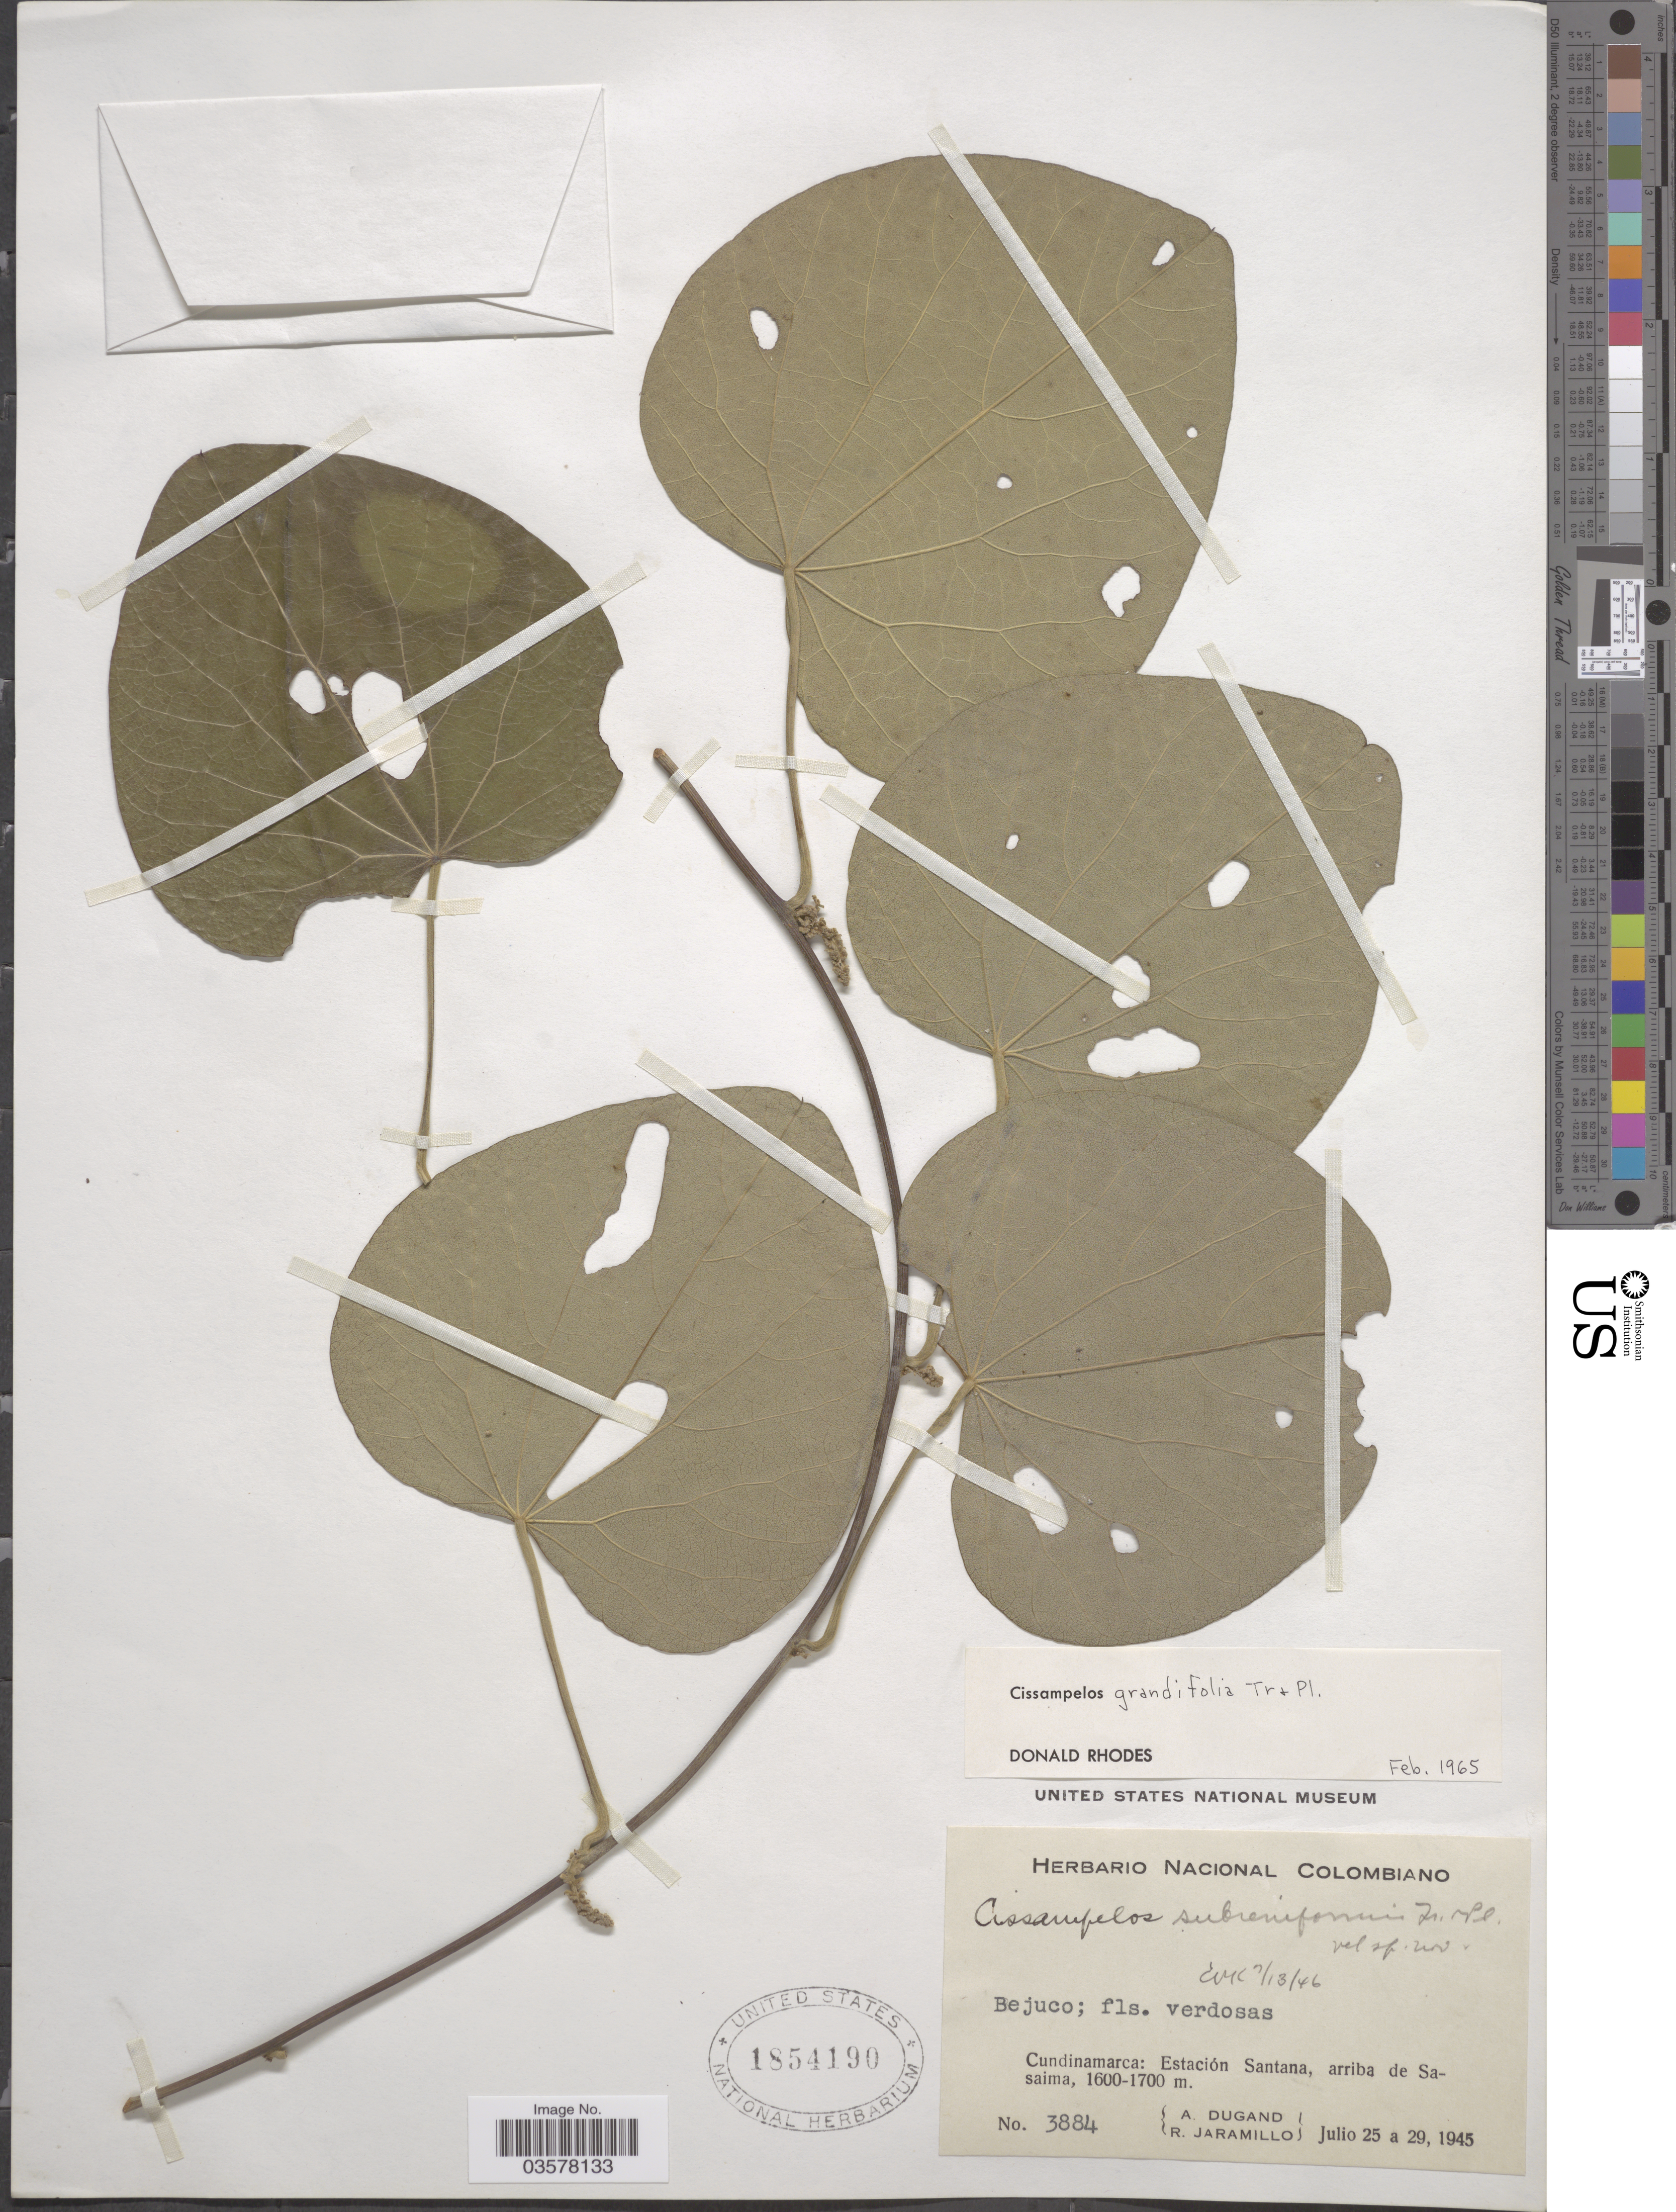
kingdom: Plantae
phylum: Tracheophyta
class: Magnoliopsida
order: Ranunculales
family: Menispermaceae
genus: Cissampelos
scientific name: Cissampelos grandifolia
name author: Triana & Planch.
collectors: A. Dugand & R. Jaramillo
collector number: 3884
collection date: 1945-07-25/1945-07-29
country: Colombia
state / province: Cundinamarca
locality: Estación Santana, arriba de Sasaima.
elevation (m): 1600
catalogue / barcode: US 1854190